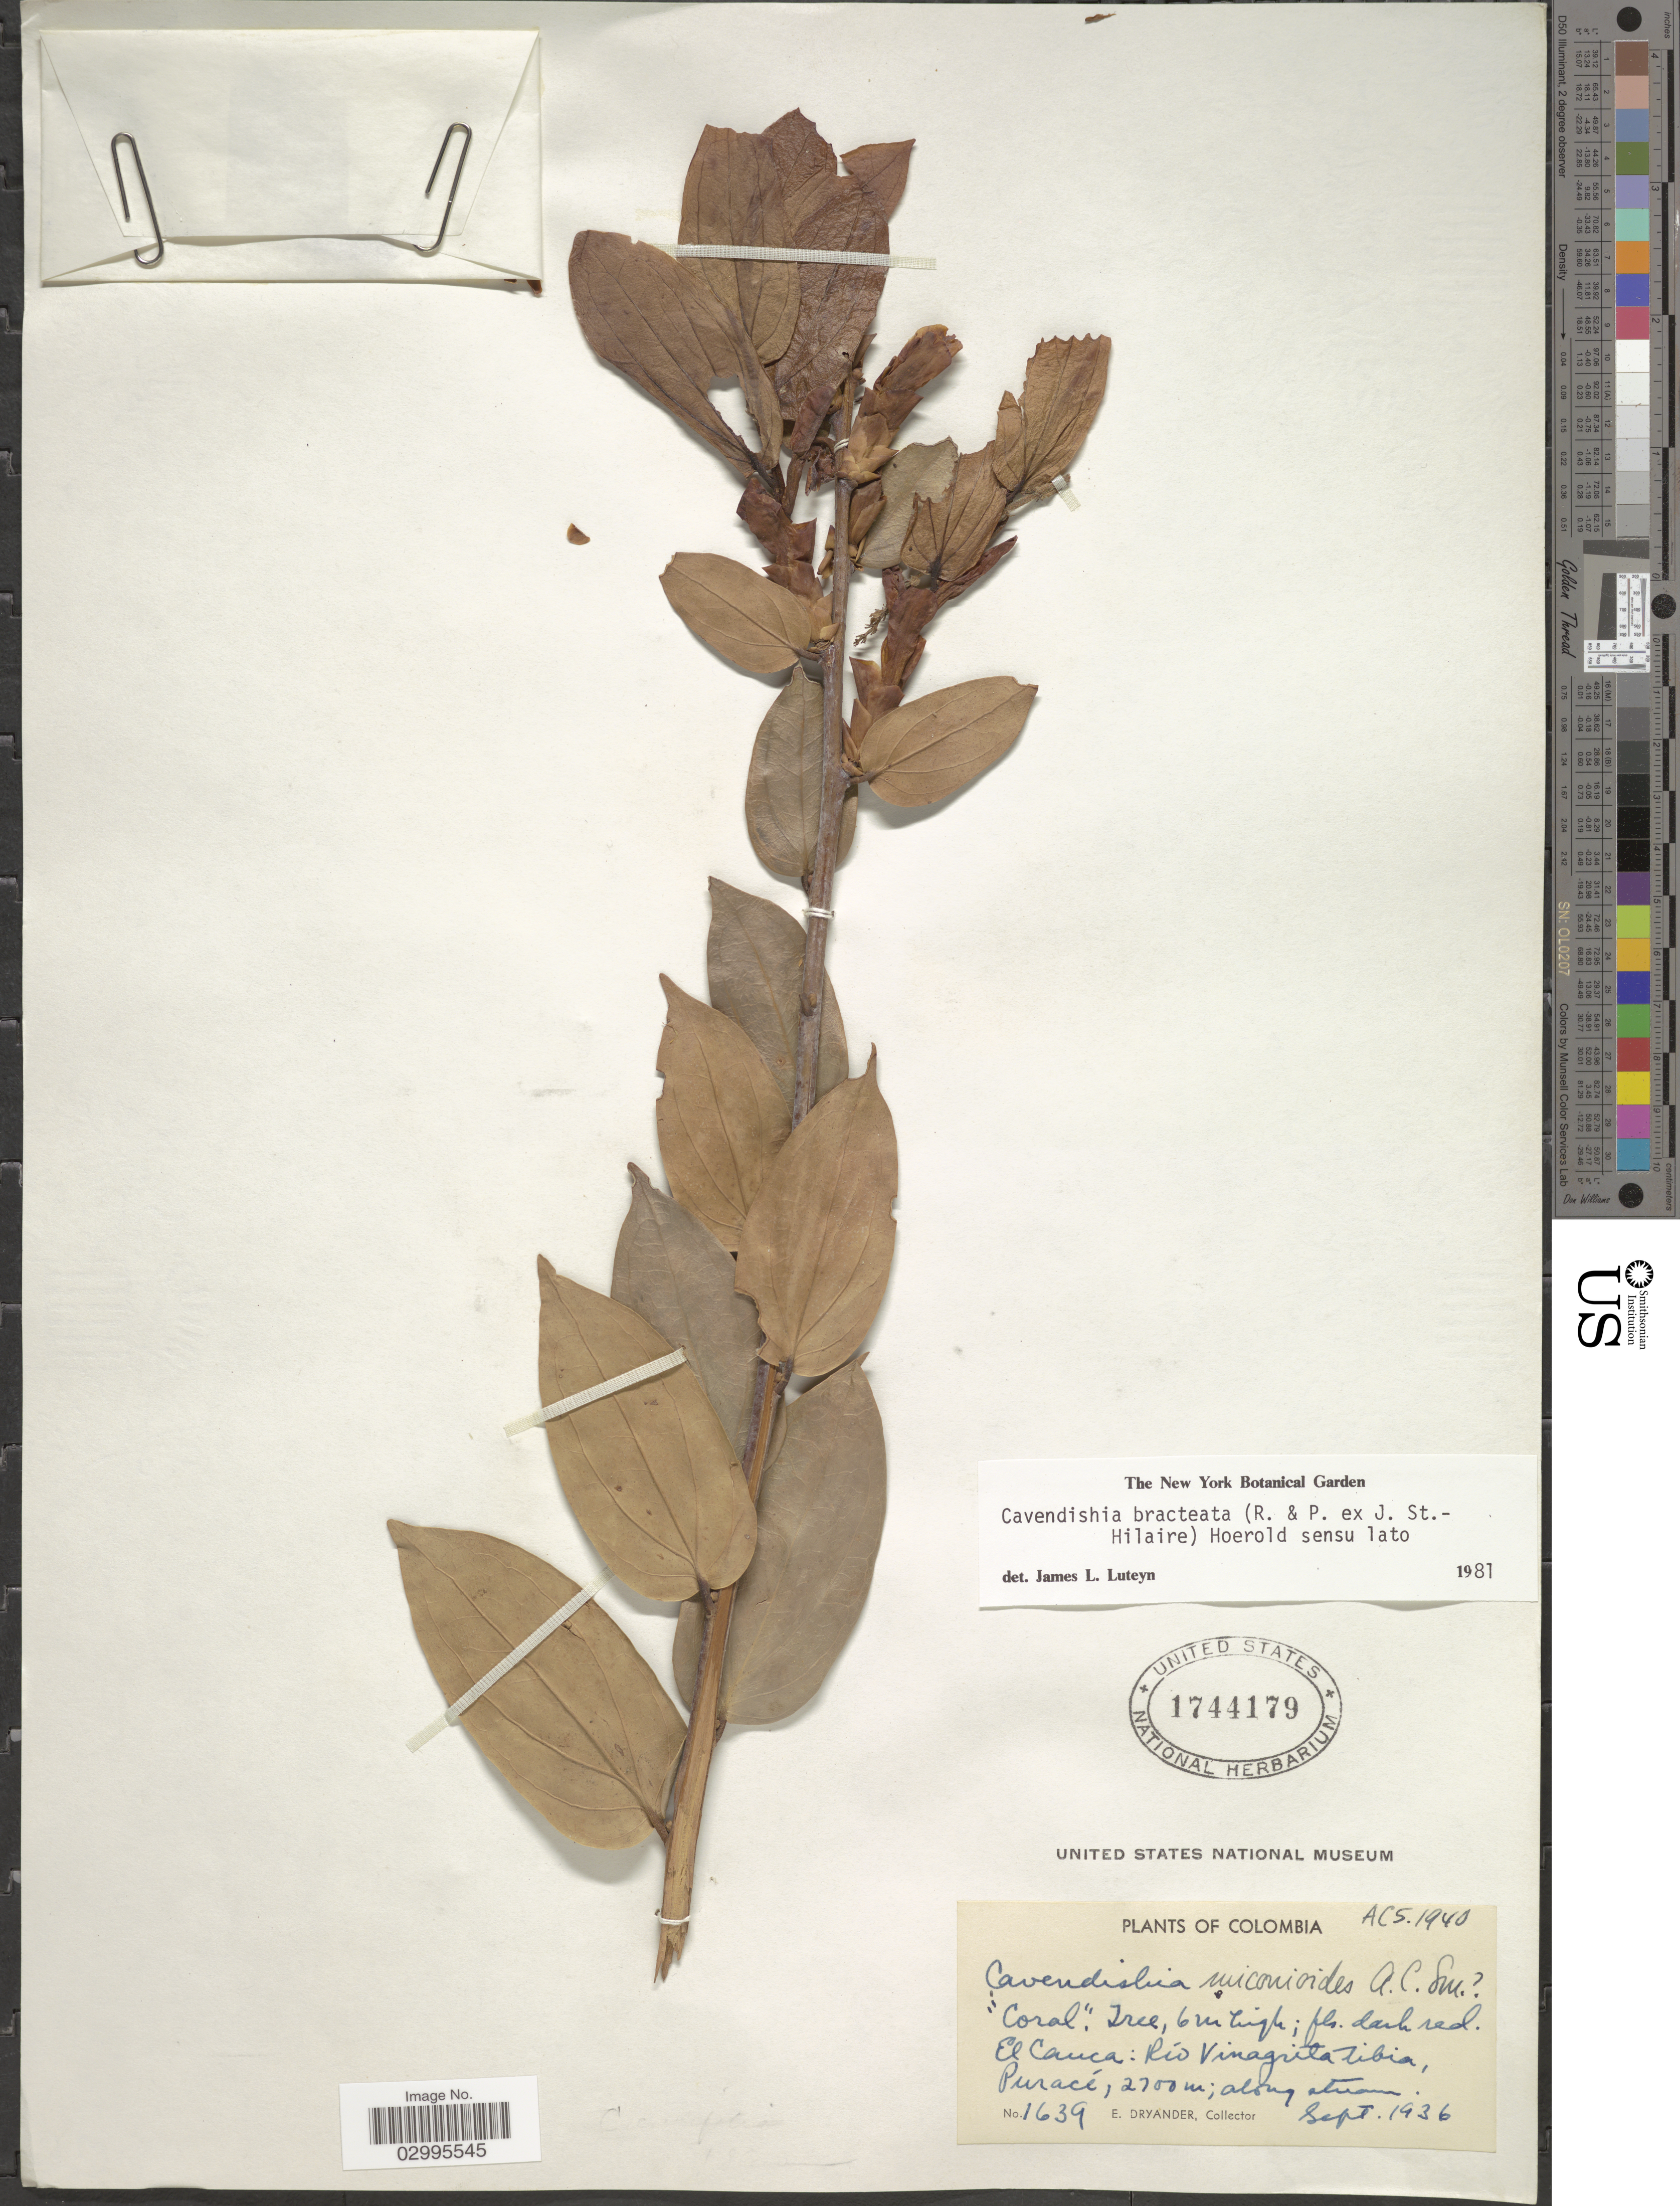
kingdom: Plantae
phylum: Tracheophyta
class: Magnoliopsida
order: Ericales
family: Ericaceae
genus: Cavendishia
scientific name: Cavendishia bracteata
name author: (Ruiz & Pav. ex J. St.-Hil.) Hoerold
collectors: E. Dryander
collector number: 1639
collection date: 1936-09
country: Colombia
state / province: Cauca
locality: El Cauca: Río Vinagrita tibia Puracé.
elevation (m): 2700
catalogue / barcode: US 1744179